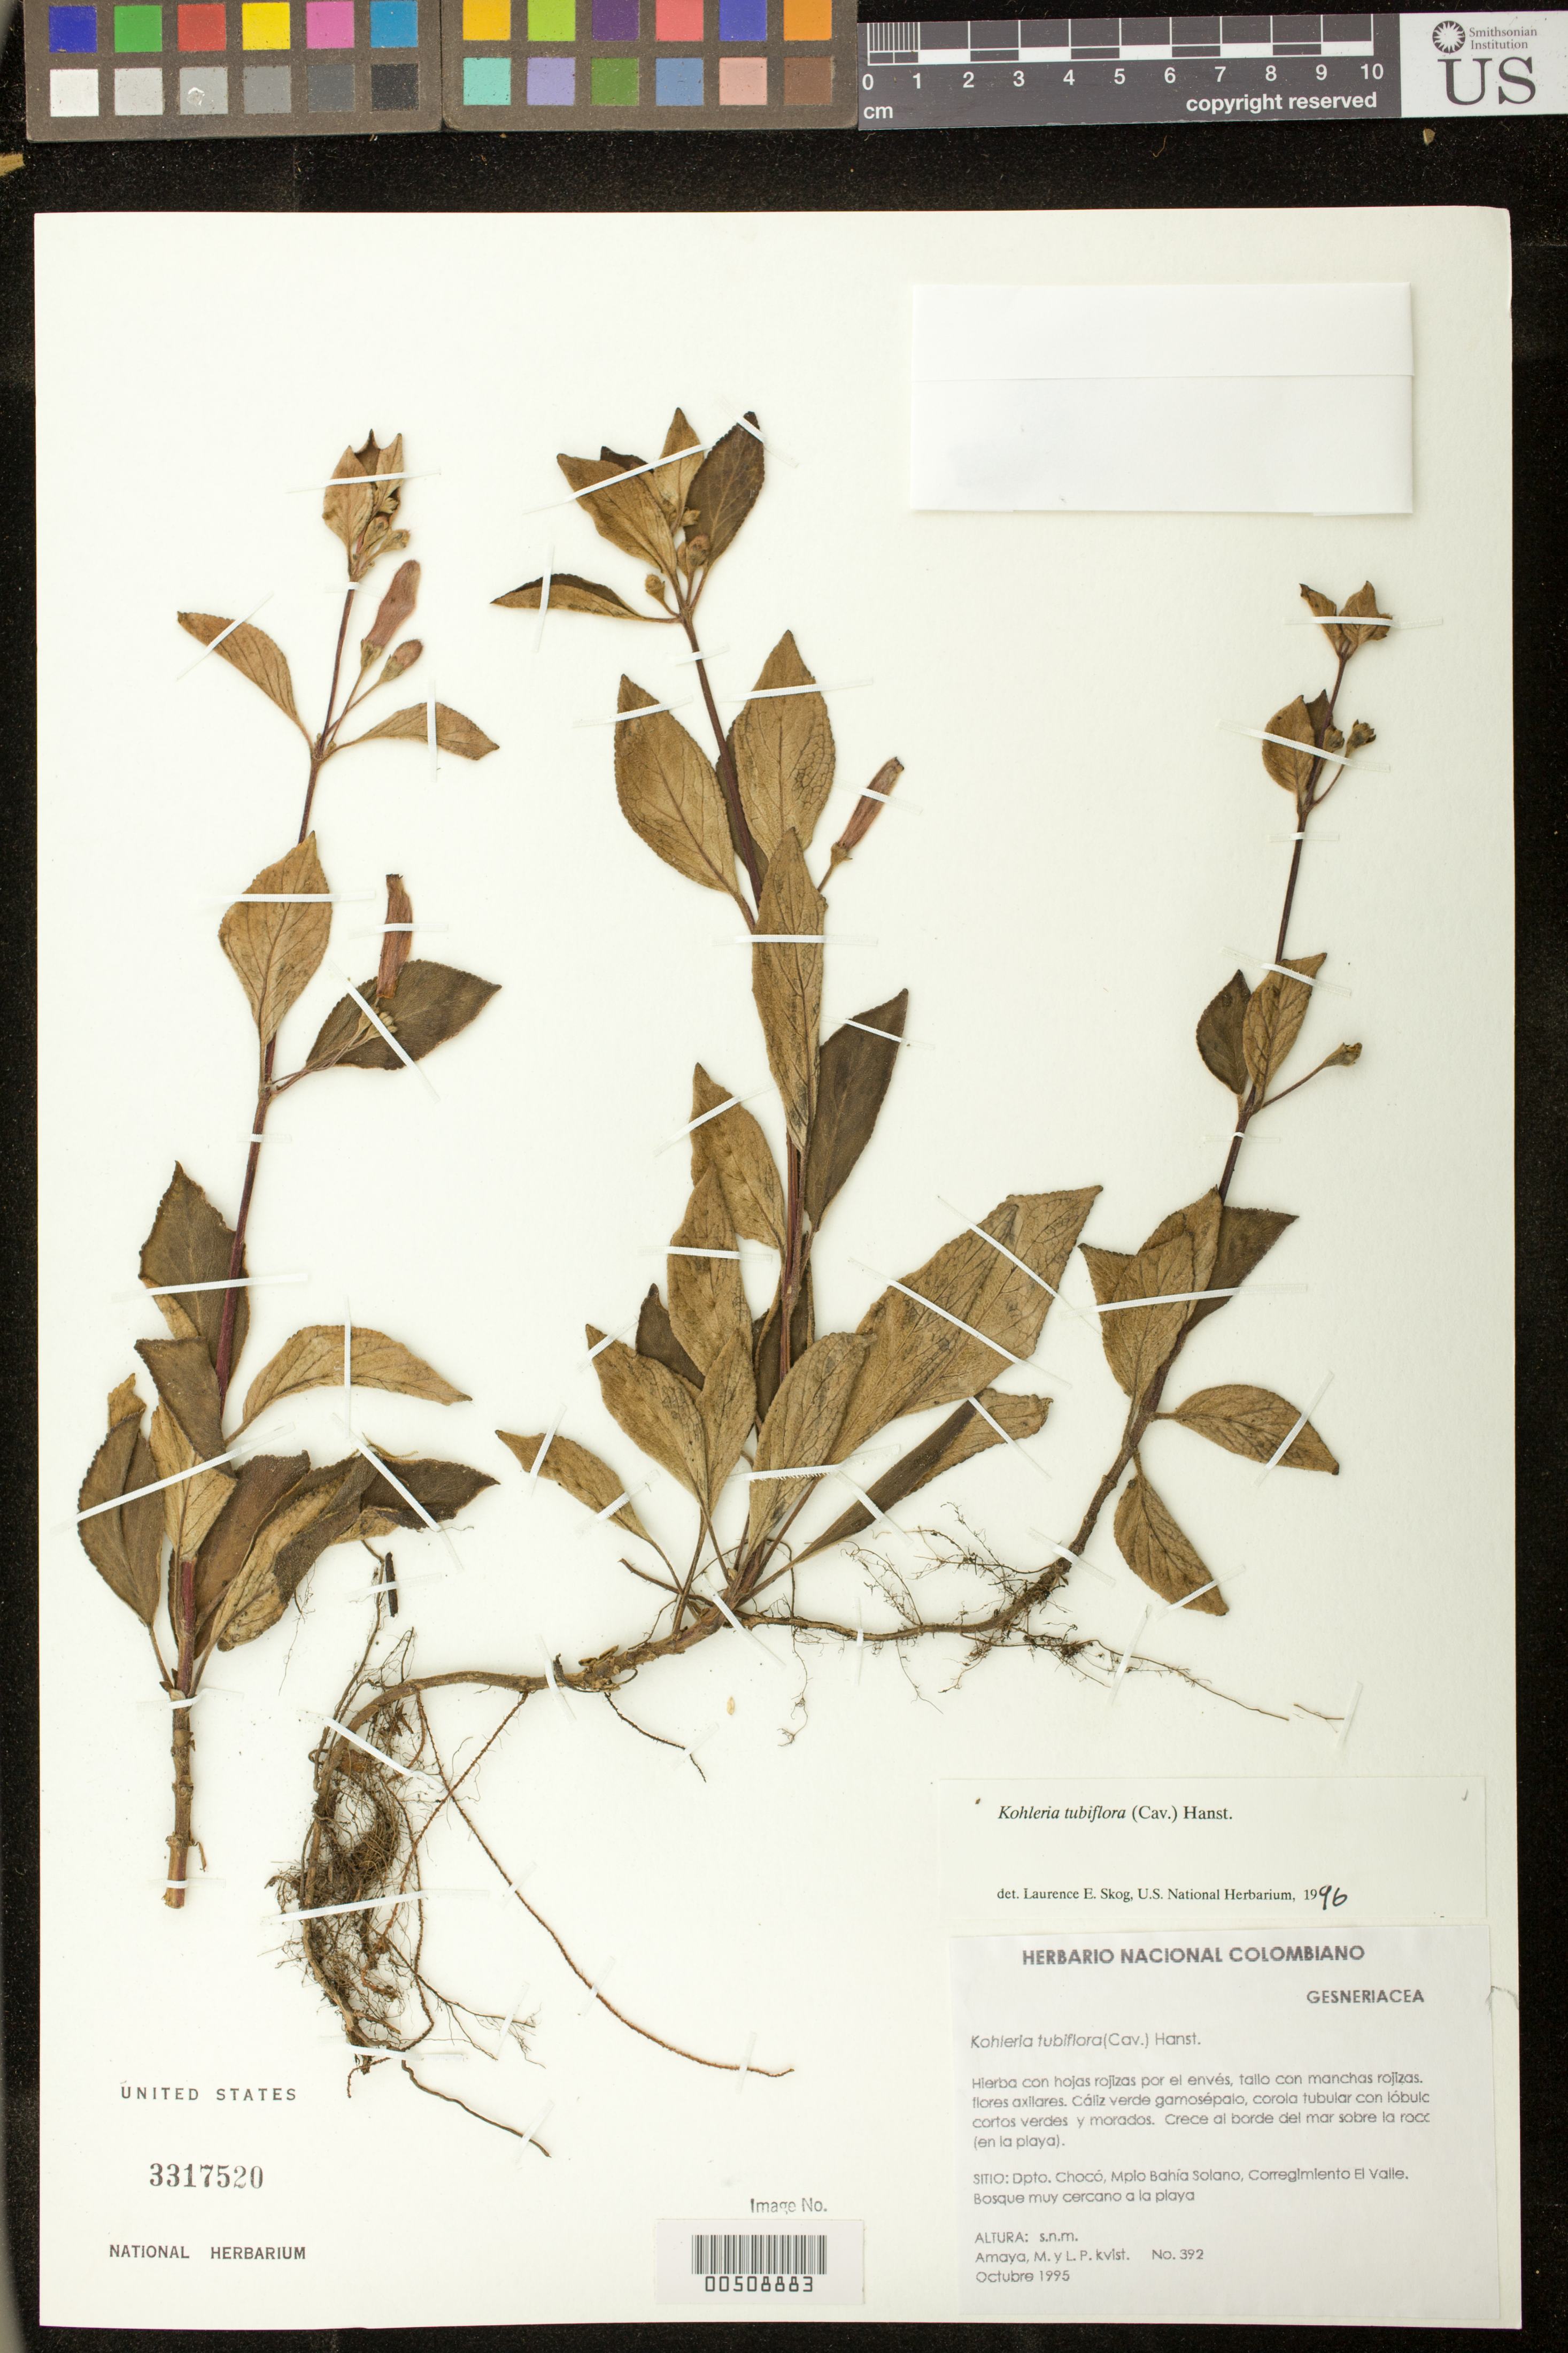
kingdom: Plantae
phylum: Tracheophyta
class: Magnoliopsida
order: Lamiales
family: Gesneriaceae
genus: Kohleria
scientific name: Kohleria tubiflora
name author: (Cav.) Hanst.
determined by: Skog, Laurence E.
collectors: M. Amaya & L. P. Kvist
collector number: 392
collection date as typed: Oct 1995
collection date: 1995-10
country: Colombia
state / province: Chocó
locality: Mpio. Bahía Solano, Corregimiento El Valle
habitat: Bosque muy cercano a la playa. Crece al borde del mar sobre la roca (en la playa)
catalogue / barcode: US 3317520